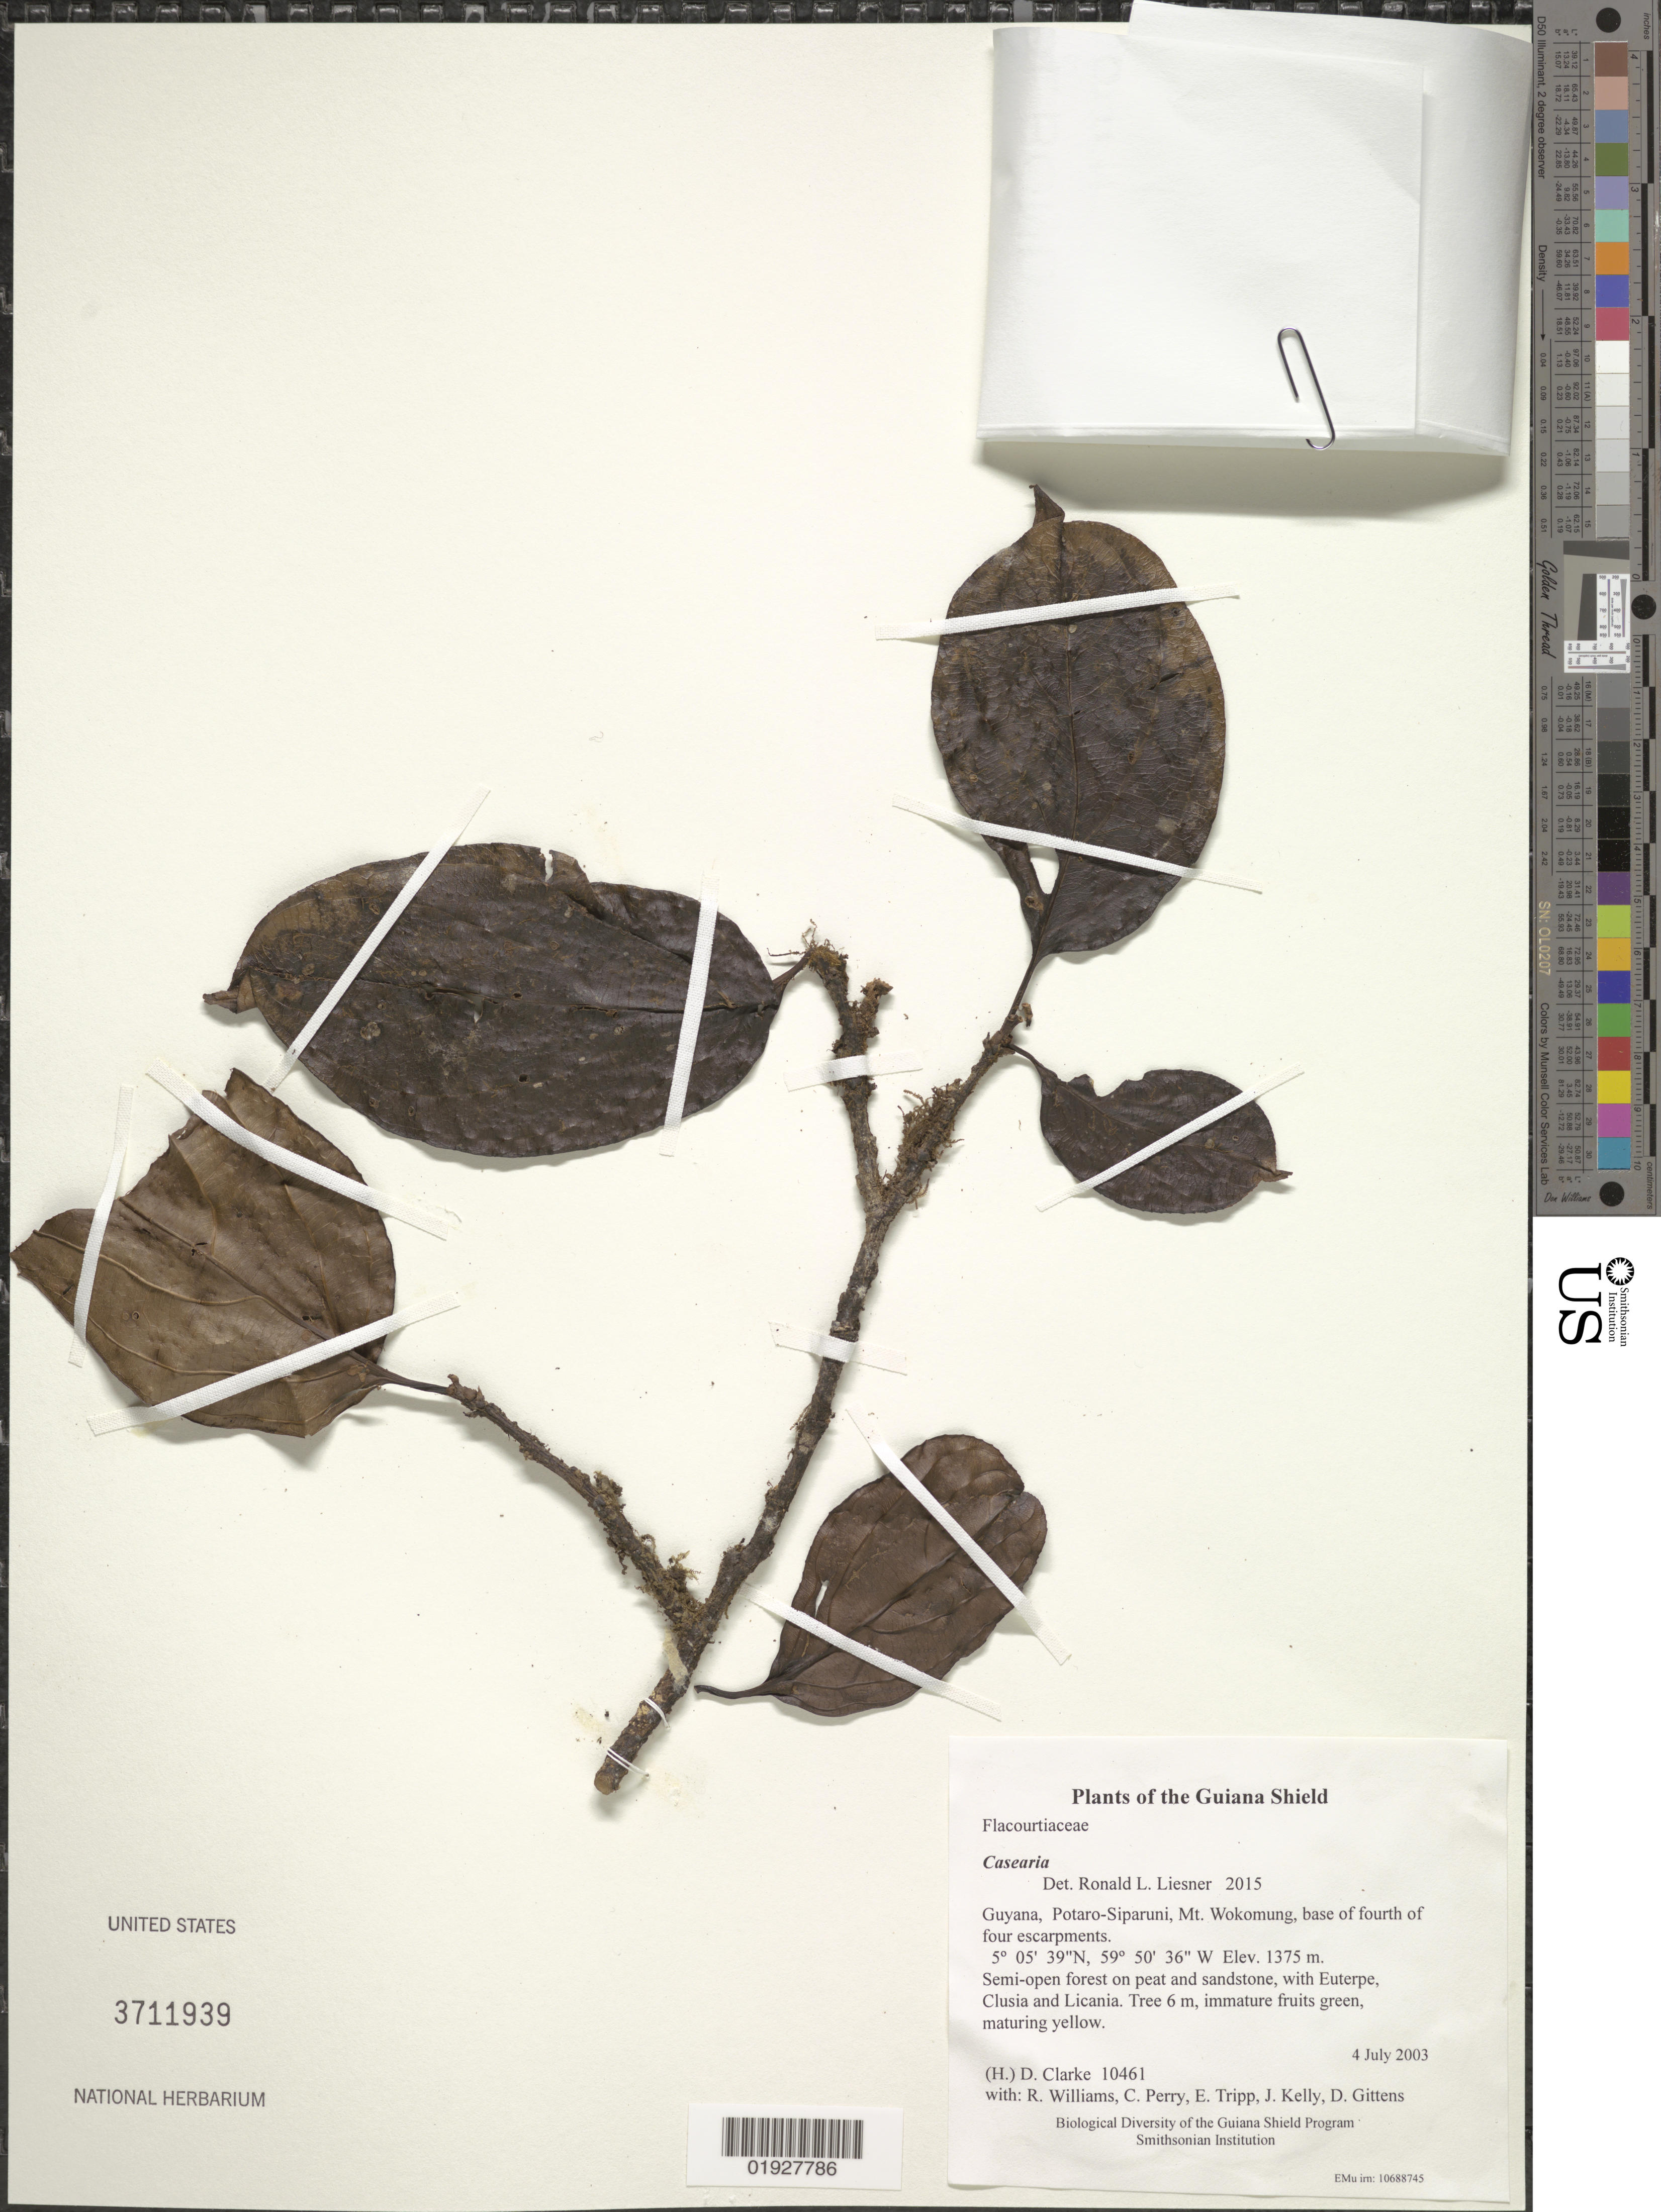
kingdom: Plantae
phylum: Tracheophyta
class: Magnoliopsida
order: Malpighiales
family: Salicaceae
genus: Casearia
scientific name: Casearia pitumba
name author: Sleumer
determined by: Zmarzty, Sue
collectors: H. D. Clarke, R. Williams, C. Perry, E. Tripp, J. Kelly, D. Gittens & S. R. Stern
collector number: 10461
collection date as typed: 4 July 2003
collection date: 2003-07-04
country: Guyana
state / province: Potaro-Siparuni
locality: Mt. Wokomung, base of fourth of four escarpments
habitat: Semi-open forest on peat and sandstone, with Euterpe, Clusia and Licania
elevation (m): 1375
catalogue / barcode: US 3711939